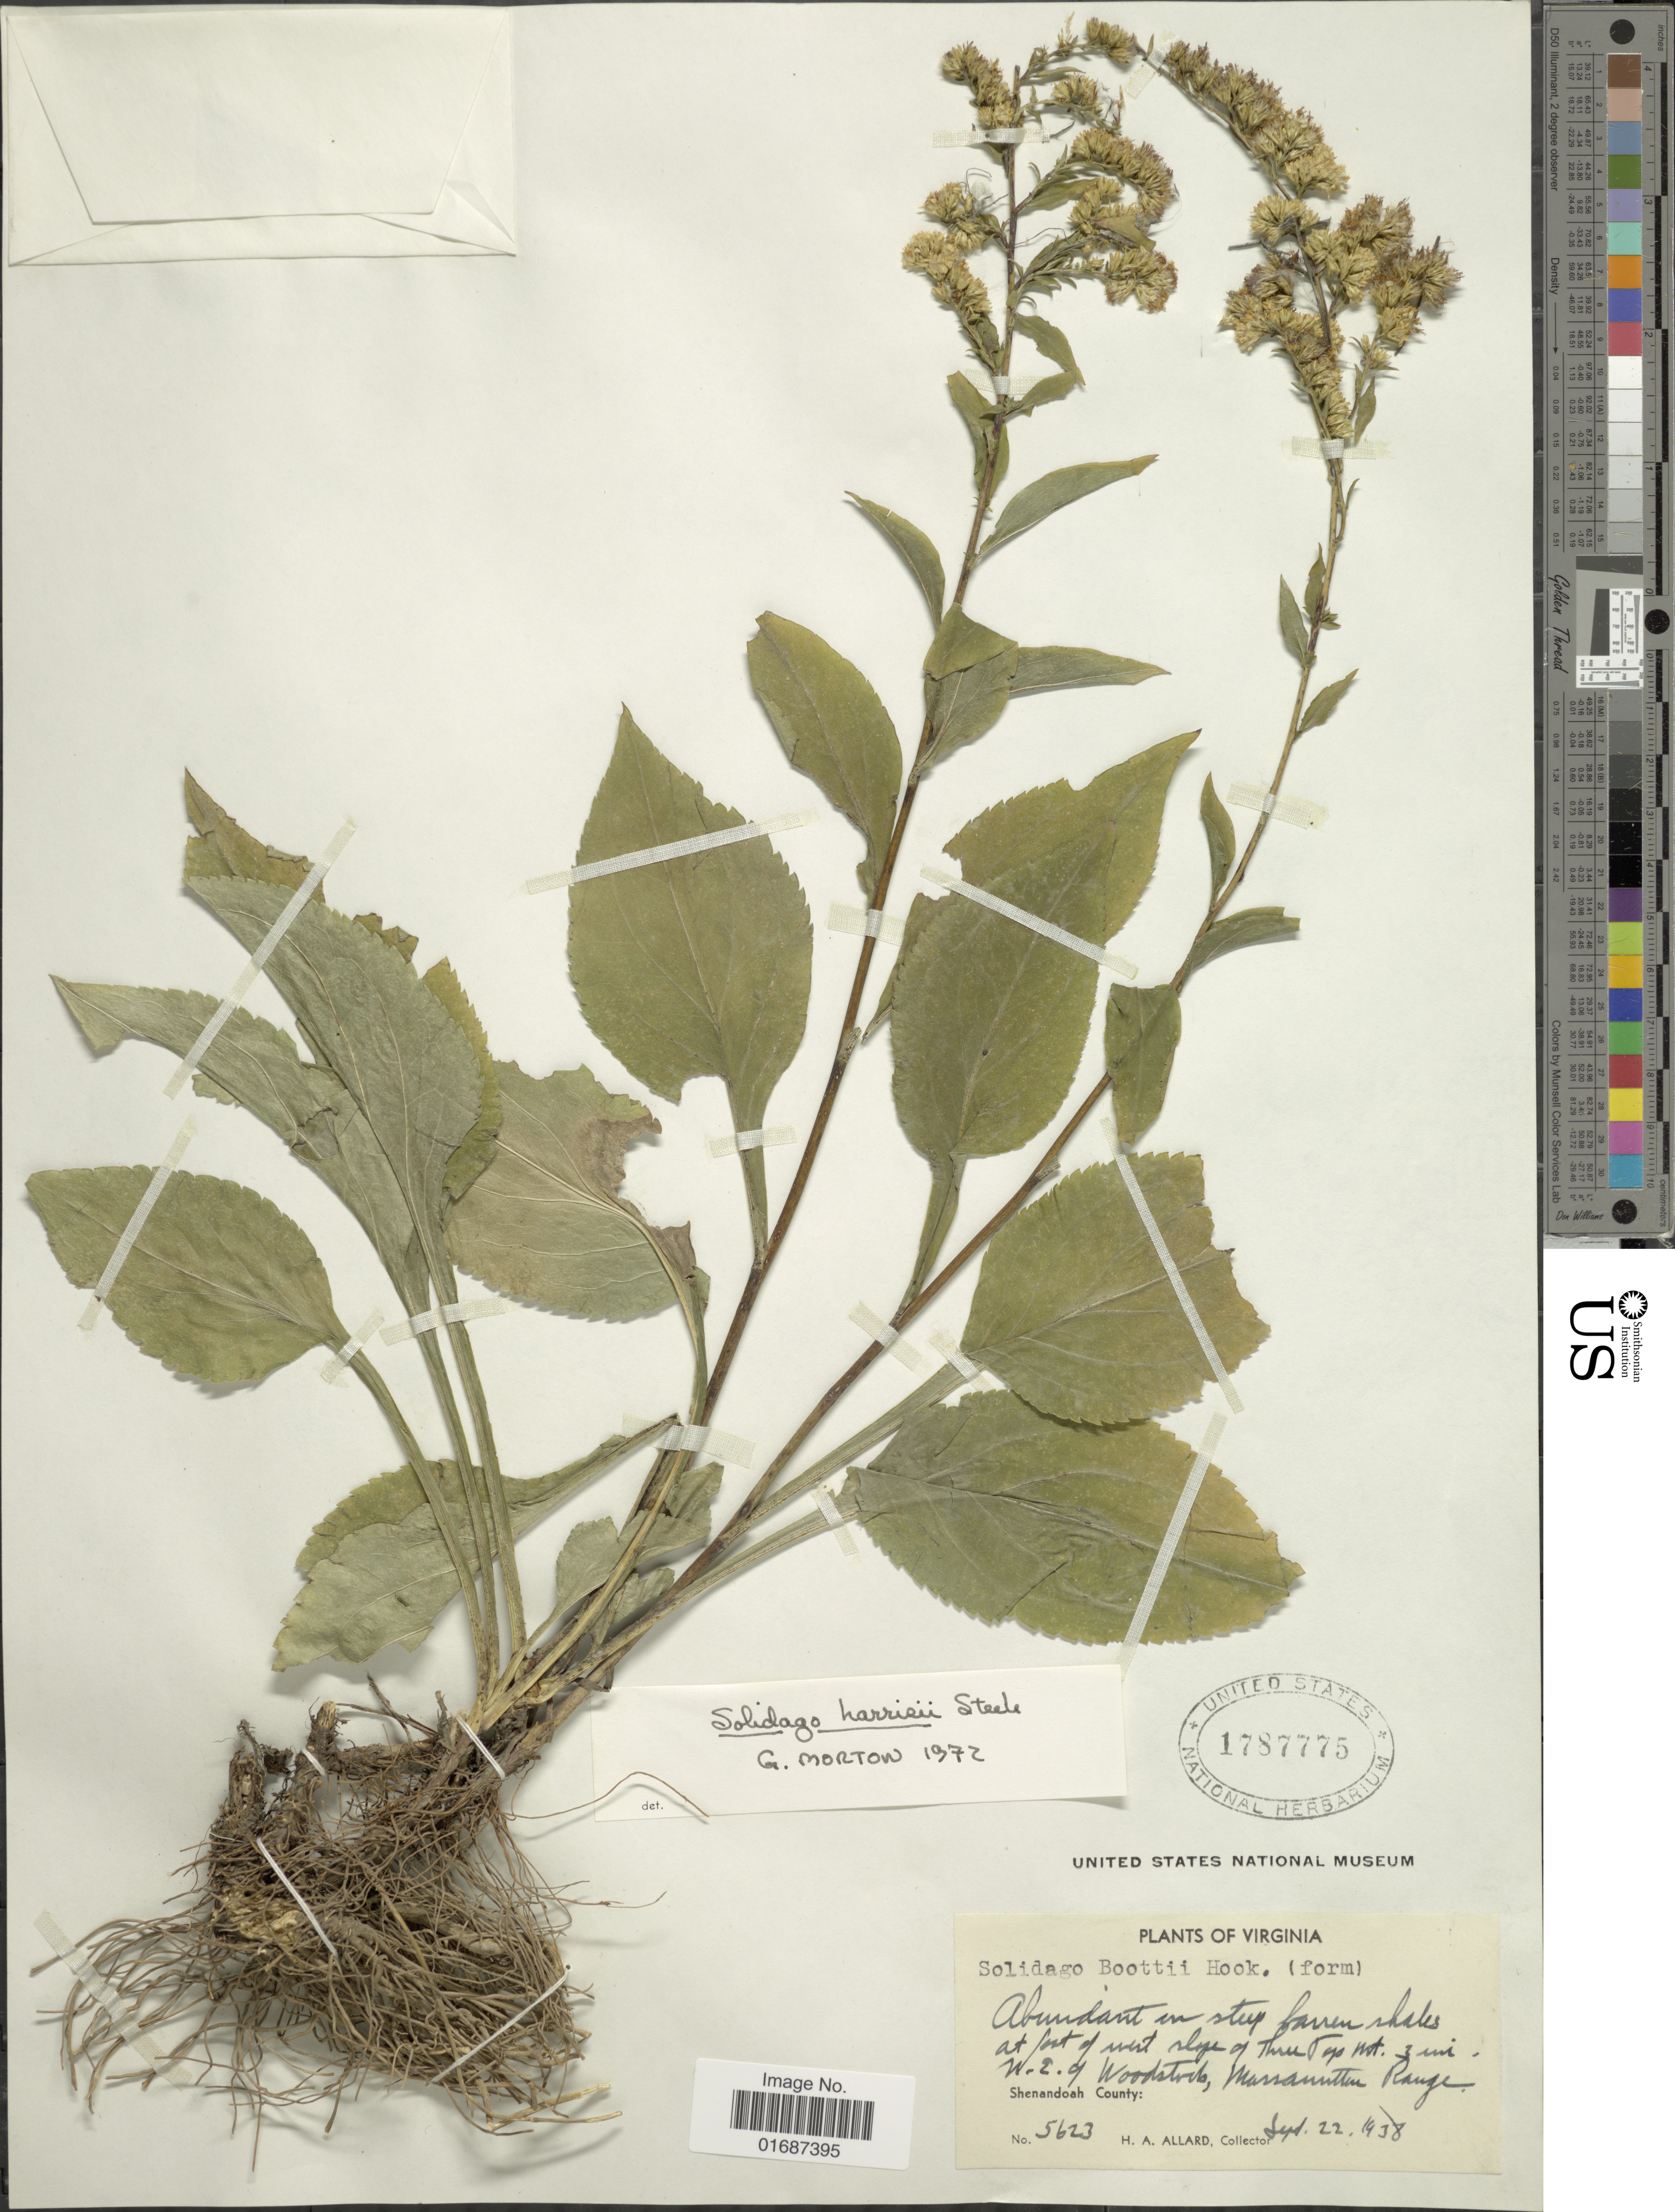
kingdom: Plantae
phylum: Tracheophyta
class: Magnoliopsida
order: Asterales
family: Asteraceae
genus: Solidago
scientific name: Solidago harrisii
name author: E.S. Steele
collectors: H. A. Allard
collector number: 5623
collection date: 1938-09-22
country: United States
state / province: Virginia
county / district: Shenandoah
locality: Abundant on steep barren shales at foot of west slope of Three Top Mt. 3 mi. N.E. of Woodstock, Massanutten Range, Shenandoah County.